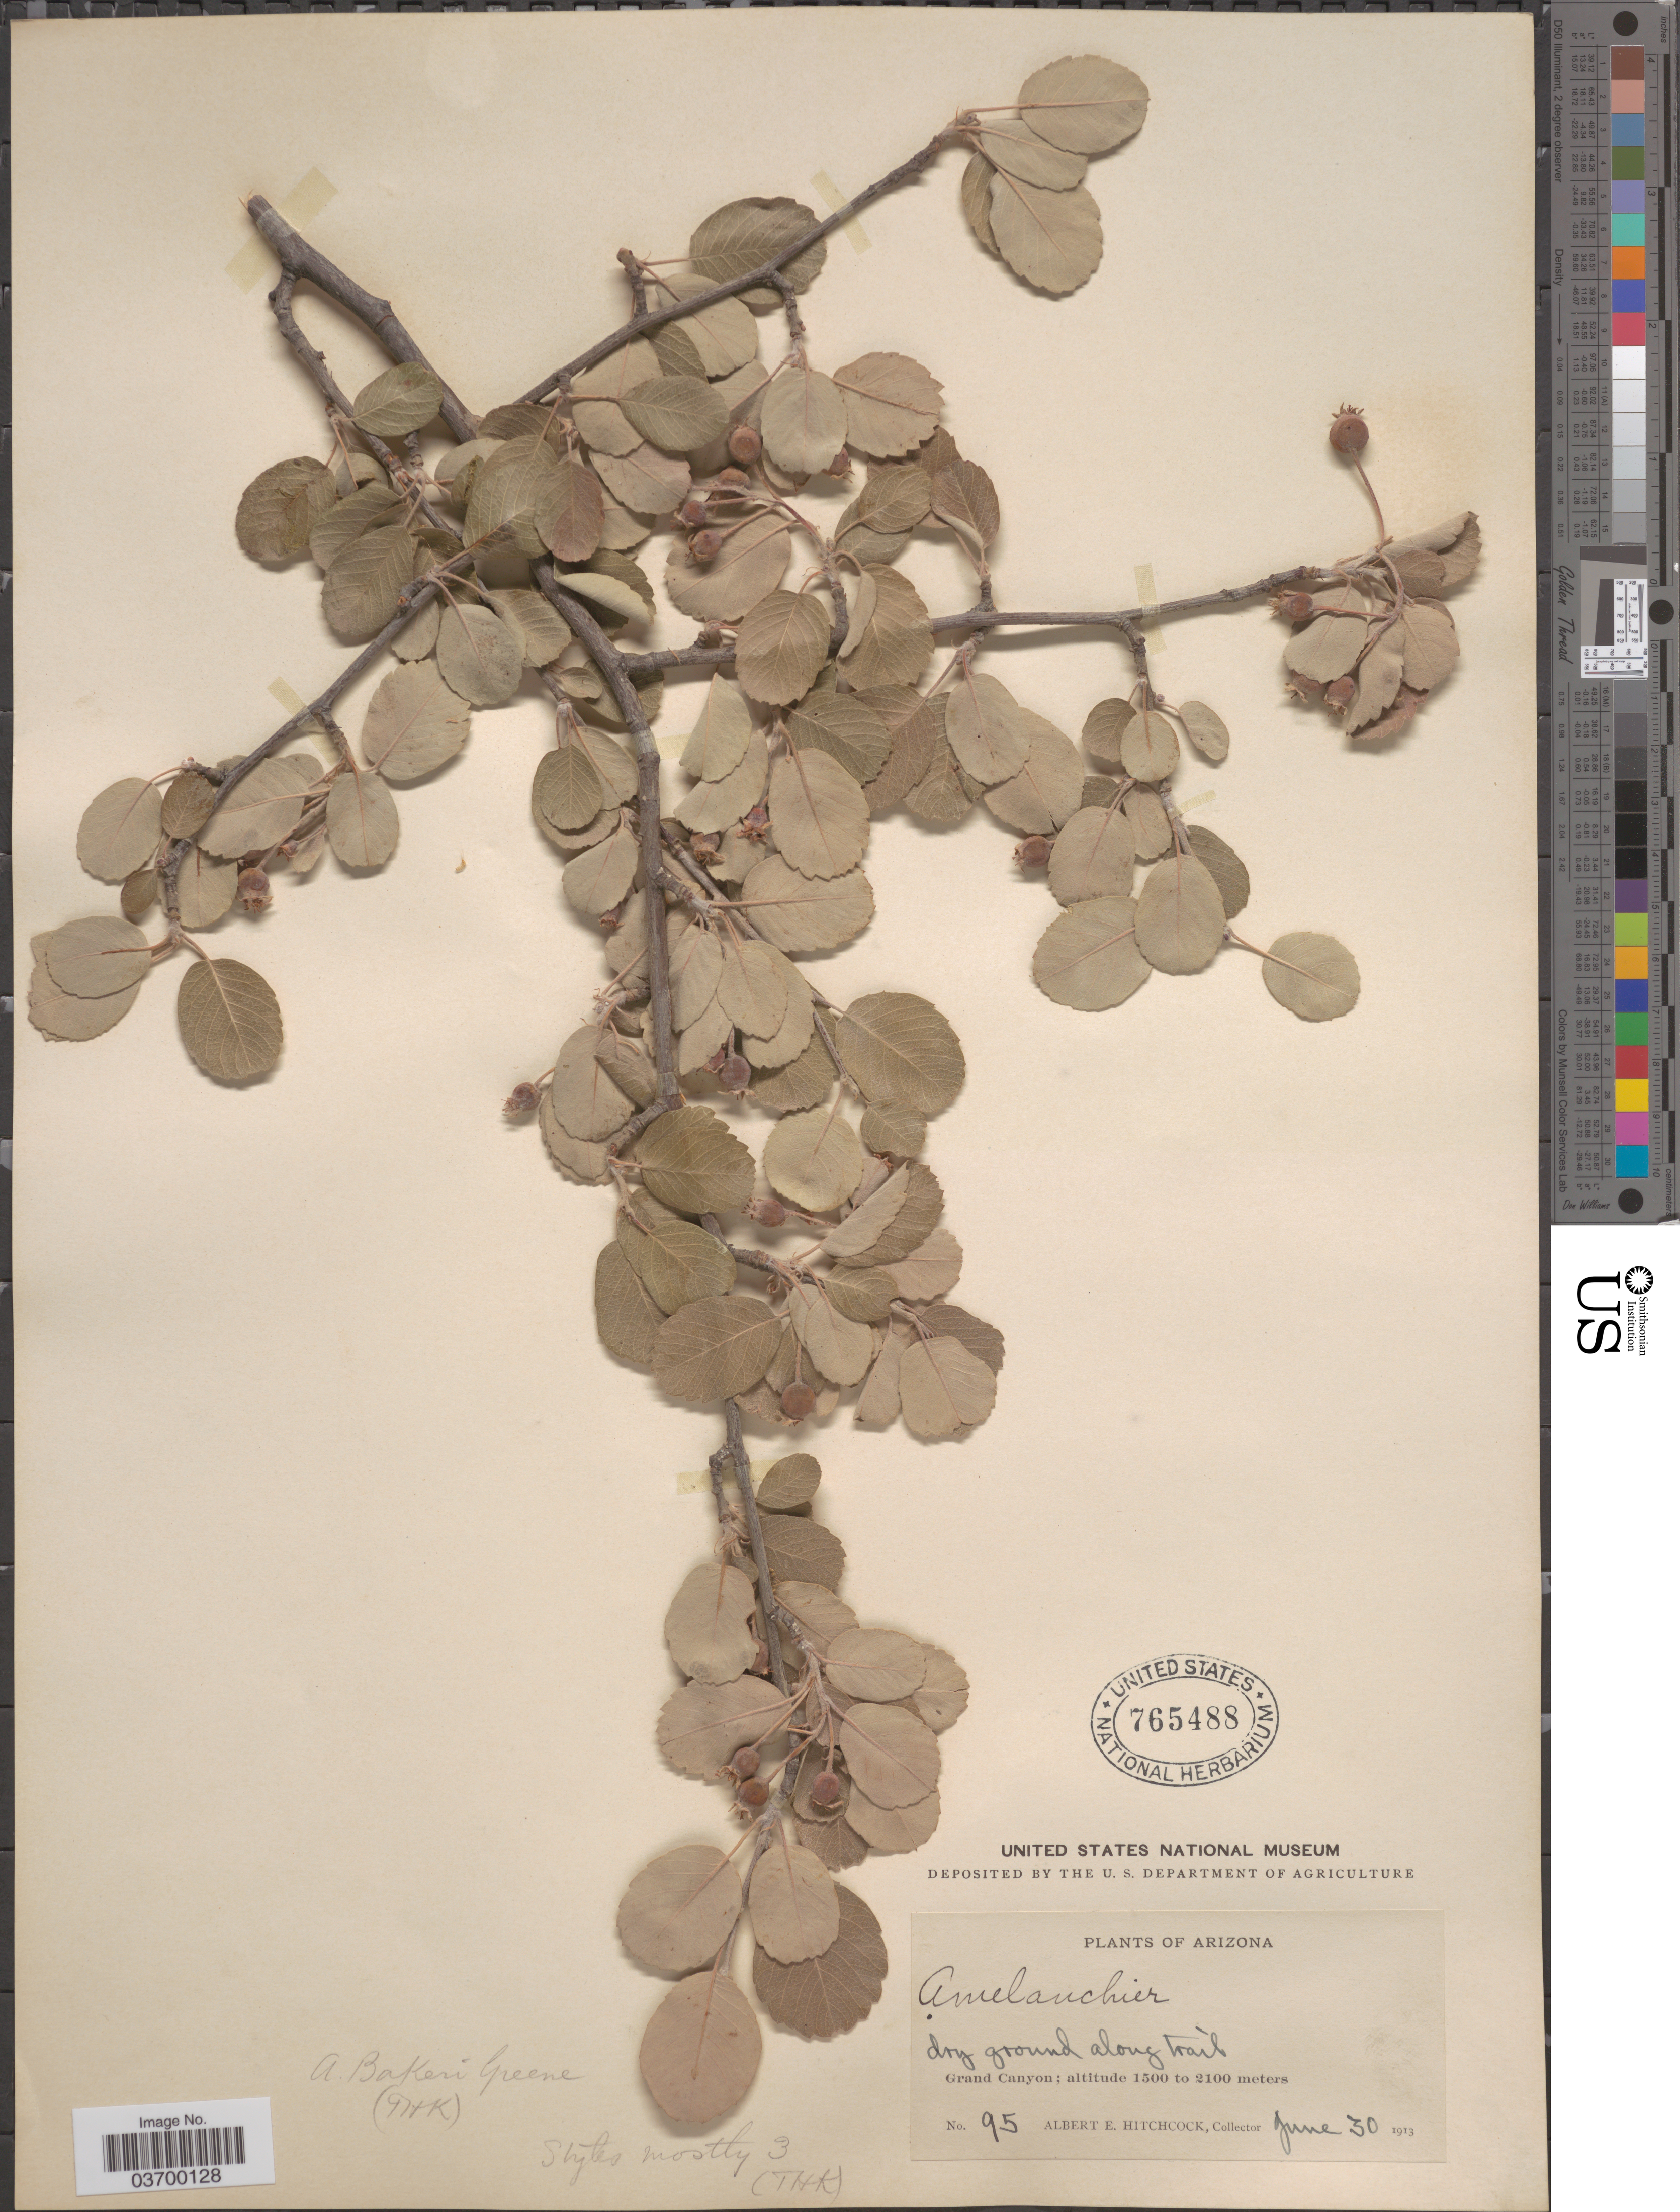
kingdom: Plantae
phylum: Tracheophyta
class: Magnoliopsida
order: Rosales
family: Rosaceae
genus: Amelanchier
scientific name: Amelanchier bakeri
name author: Greene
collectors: A. Hitchcock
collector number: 95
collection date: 1913-06-30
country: United States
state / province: Arizona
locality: Dry ground along trail. Grand Canyon.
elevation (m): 1500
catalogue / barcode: US 765488